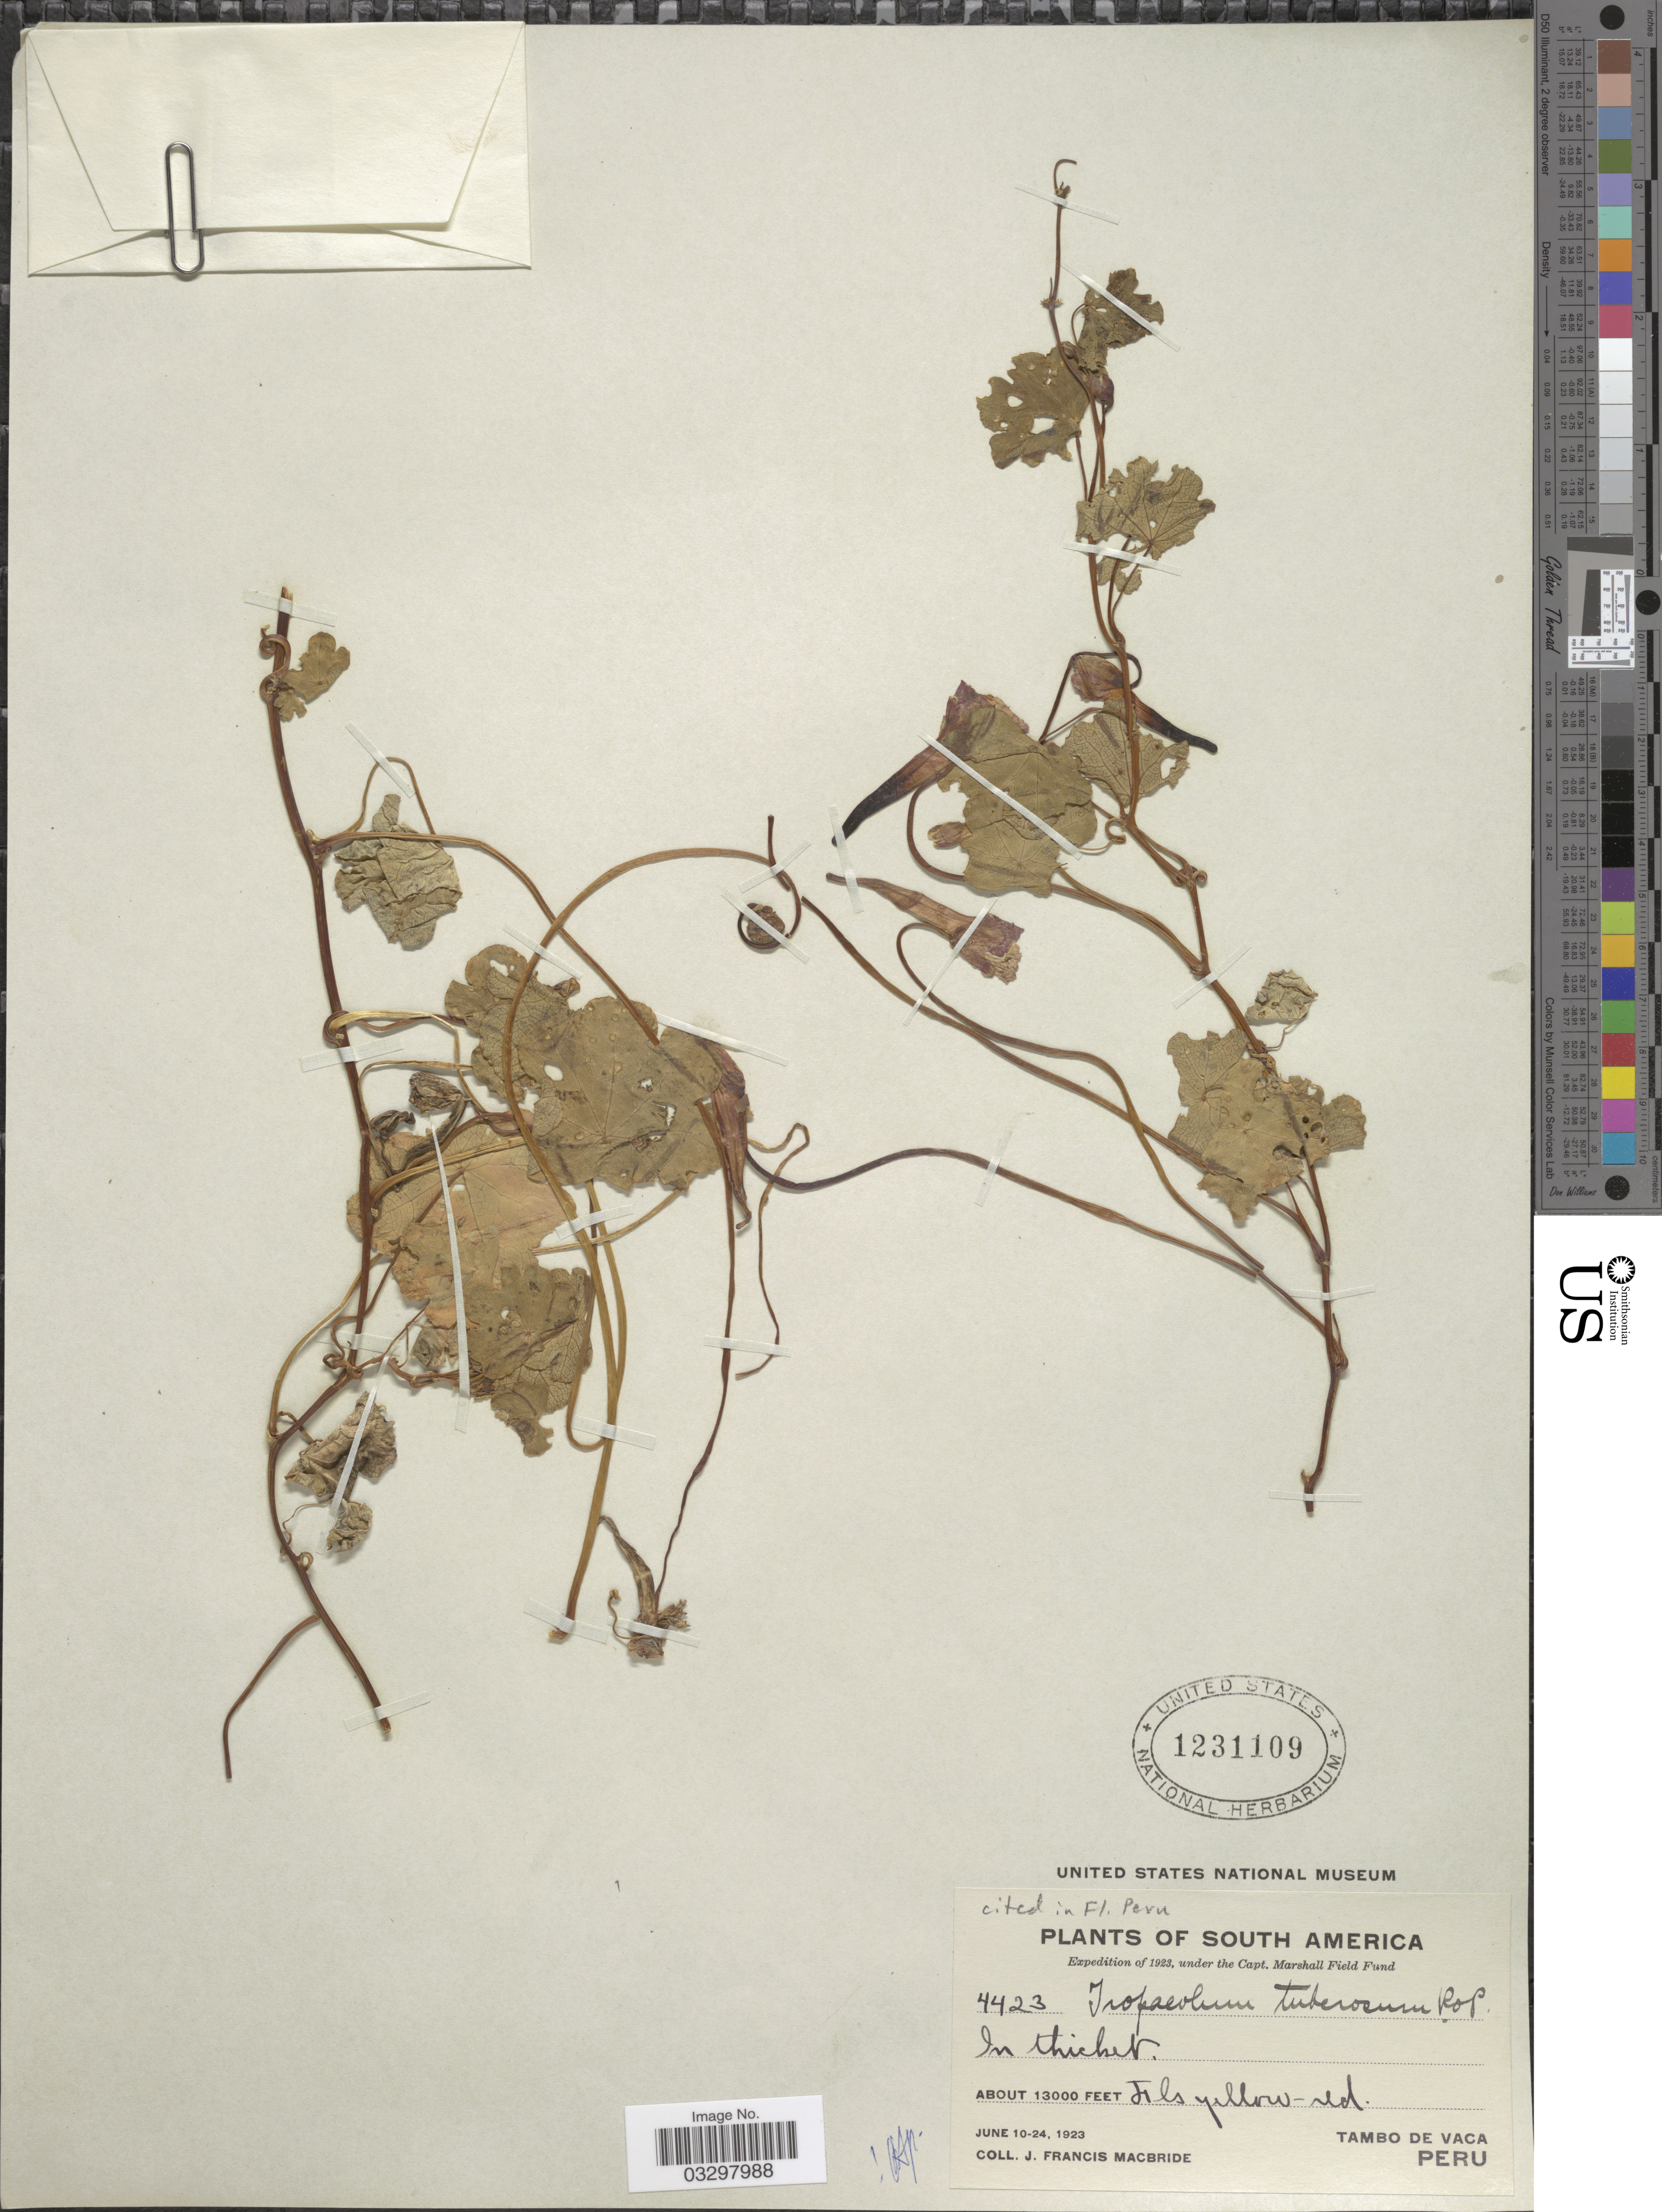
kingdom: Plantae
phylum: Tracheophyta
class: Magnoliopsida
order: Brassicales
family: Tropaeolaceae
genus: Tropaeolum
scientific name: Tropaeolum tuberosum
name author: Ruiz & Pav.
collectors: J. F. Macbride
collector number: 4423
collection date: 1923-06-10/1923-06-24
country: Peru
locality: Tambo de Vaca.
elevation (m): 3962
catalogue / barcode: US 1231109